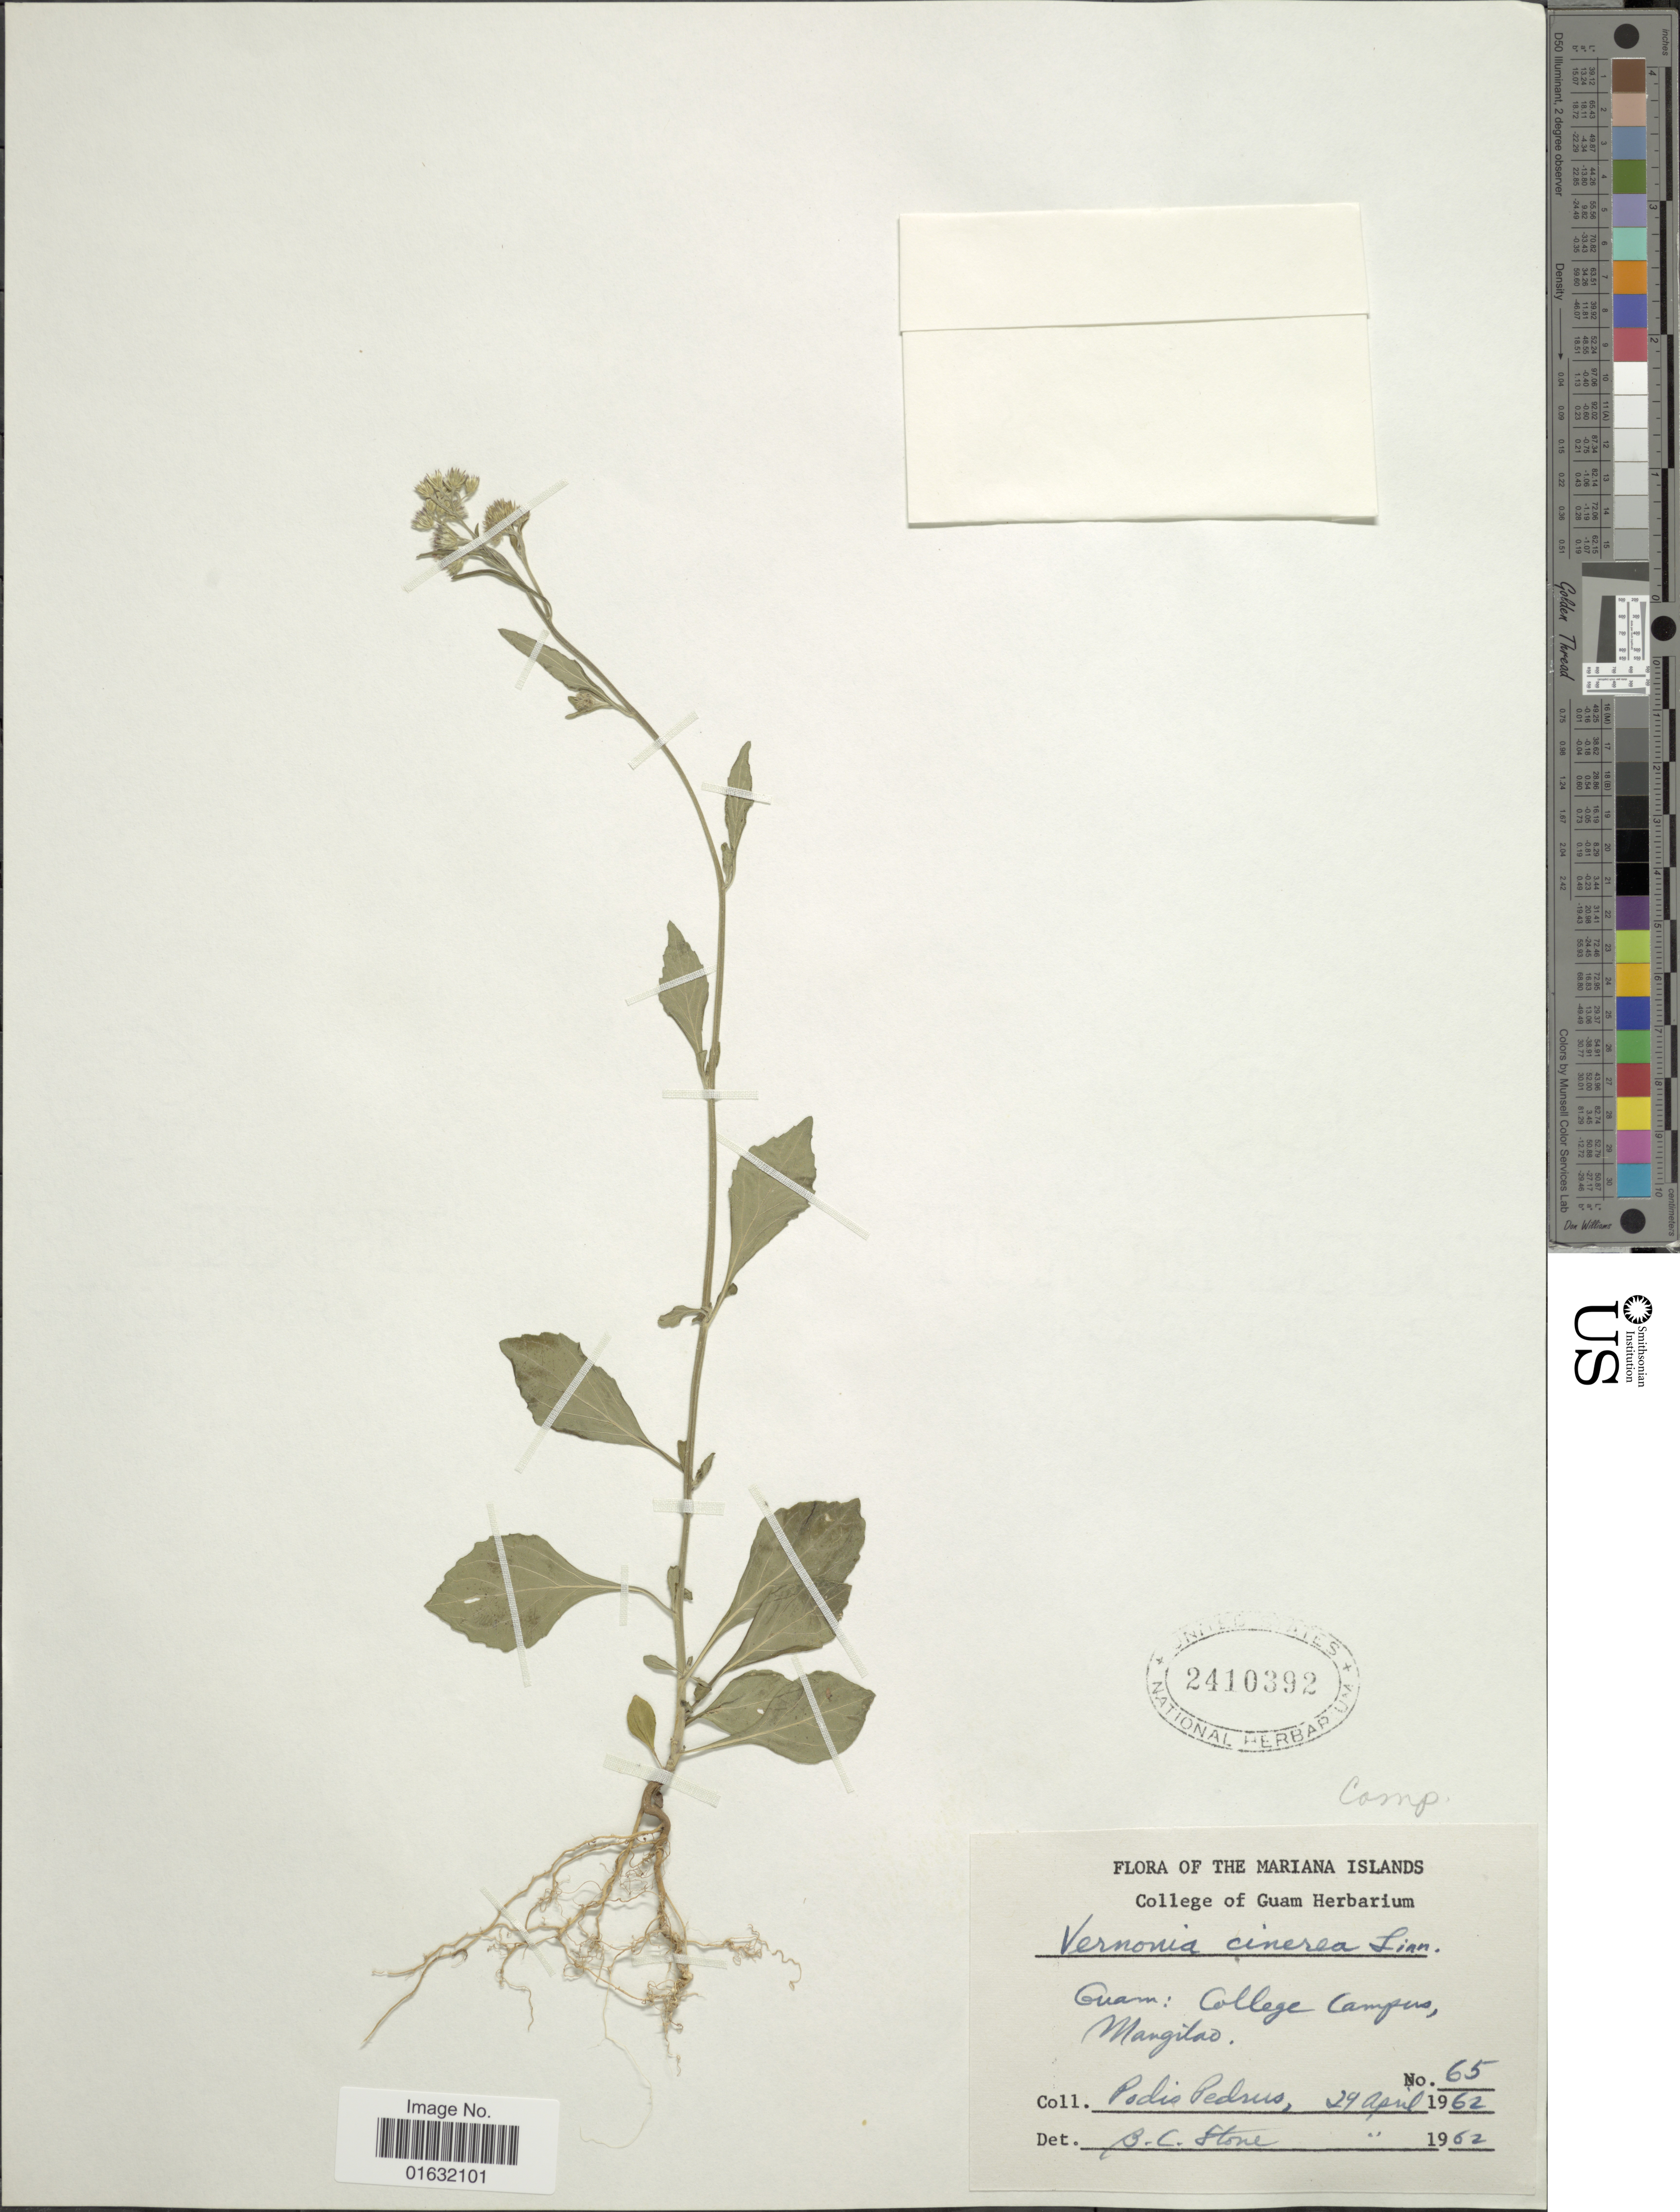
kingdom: Plantae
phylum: Tracheophyta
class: Magnoliopsida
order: Asterales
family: Asteraceae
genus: Cyanthillium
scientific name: Cyanthillium cinereum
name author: (L.) H. Rob.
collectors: P. Pedrus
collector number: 65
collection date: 1962-04-29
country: Guam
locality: The Mariana Islands, Guam: College Campus Mangilao.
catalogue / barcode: US 2410392